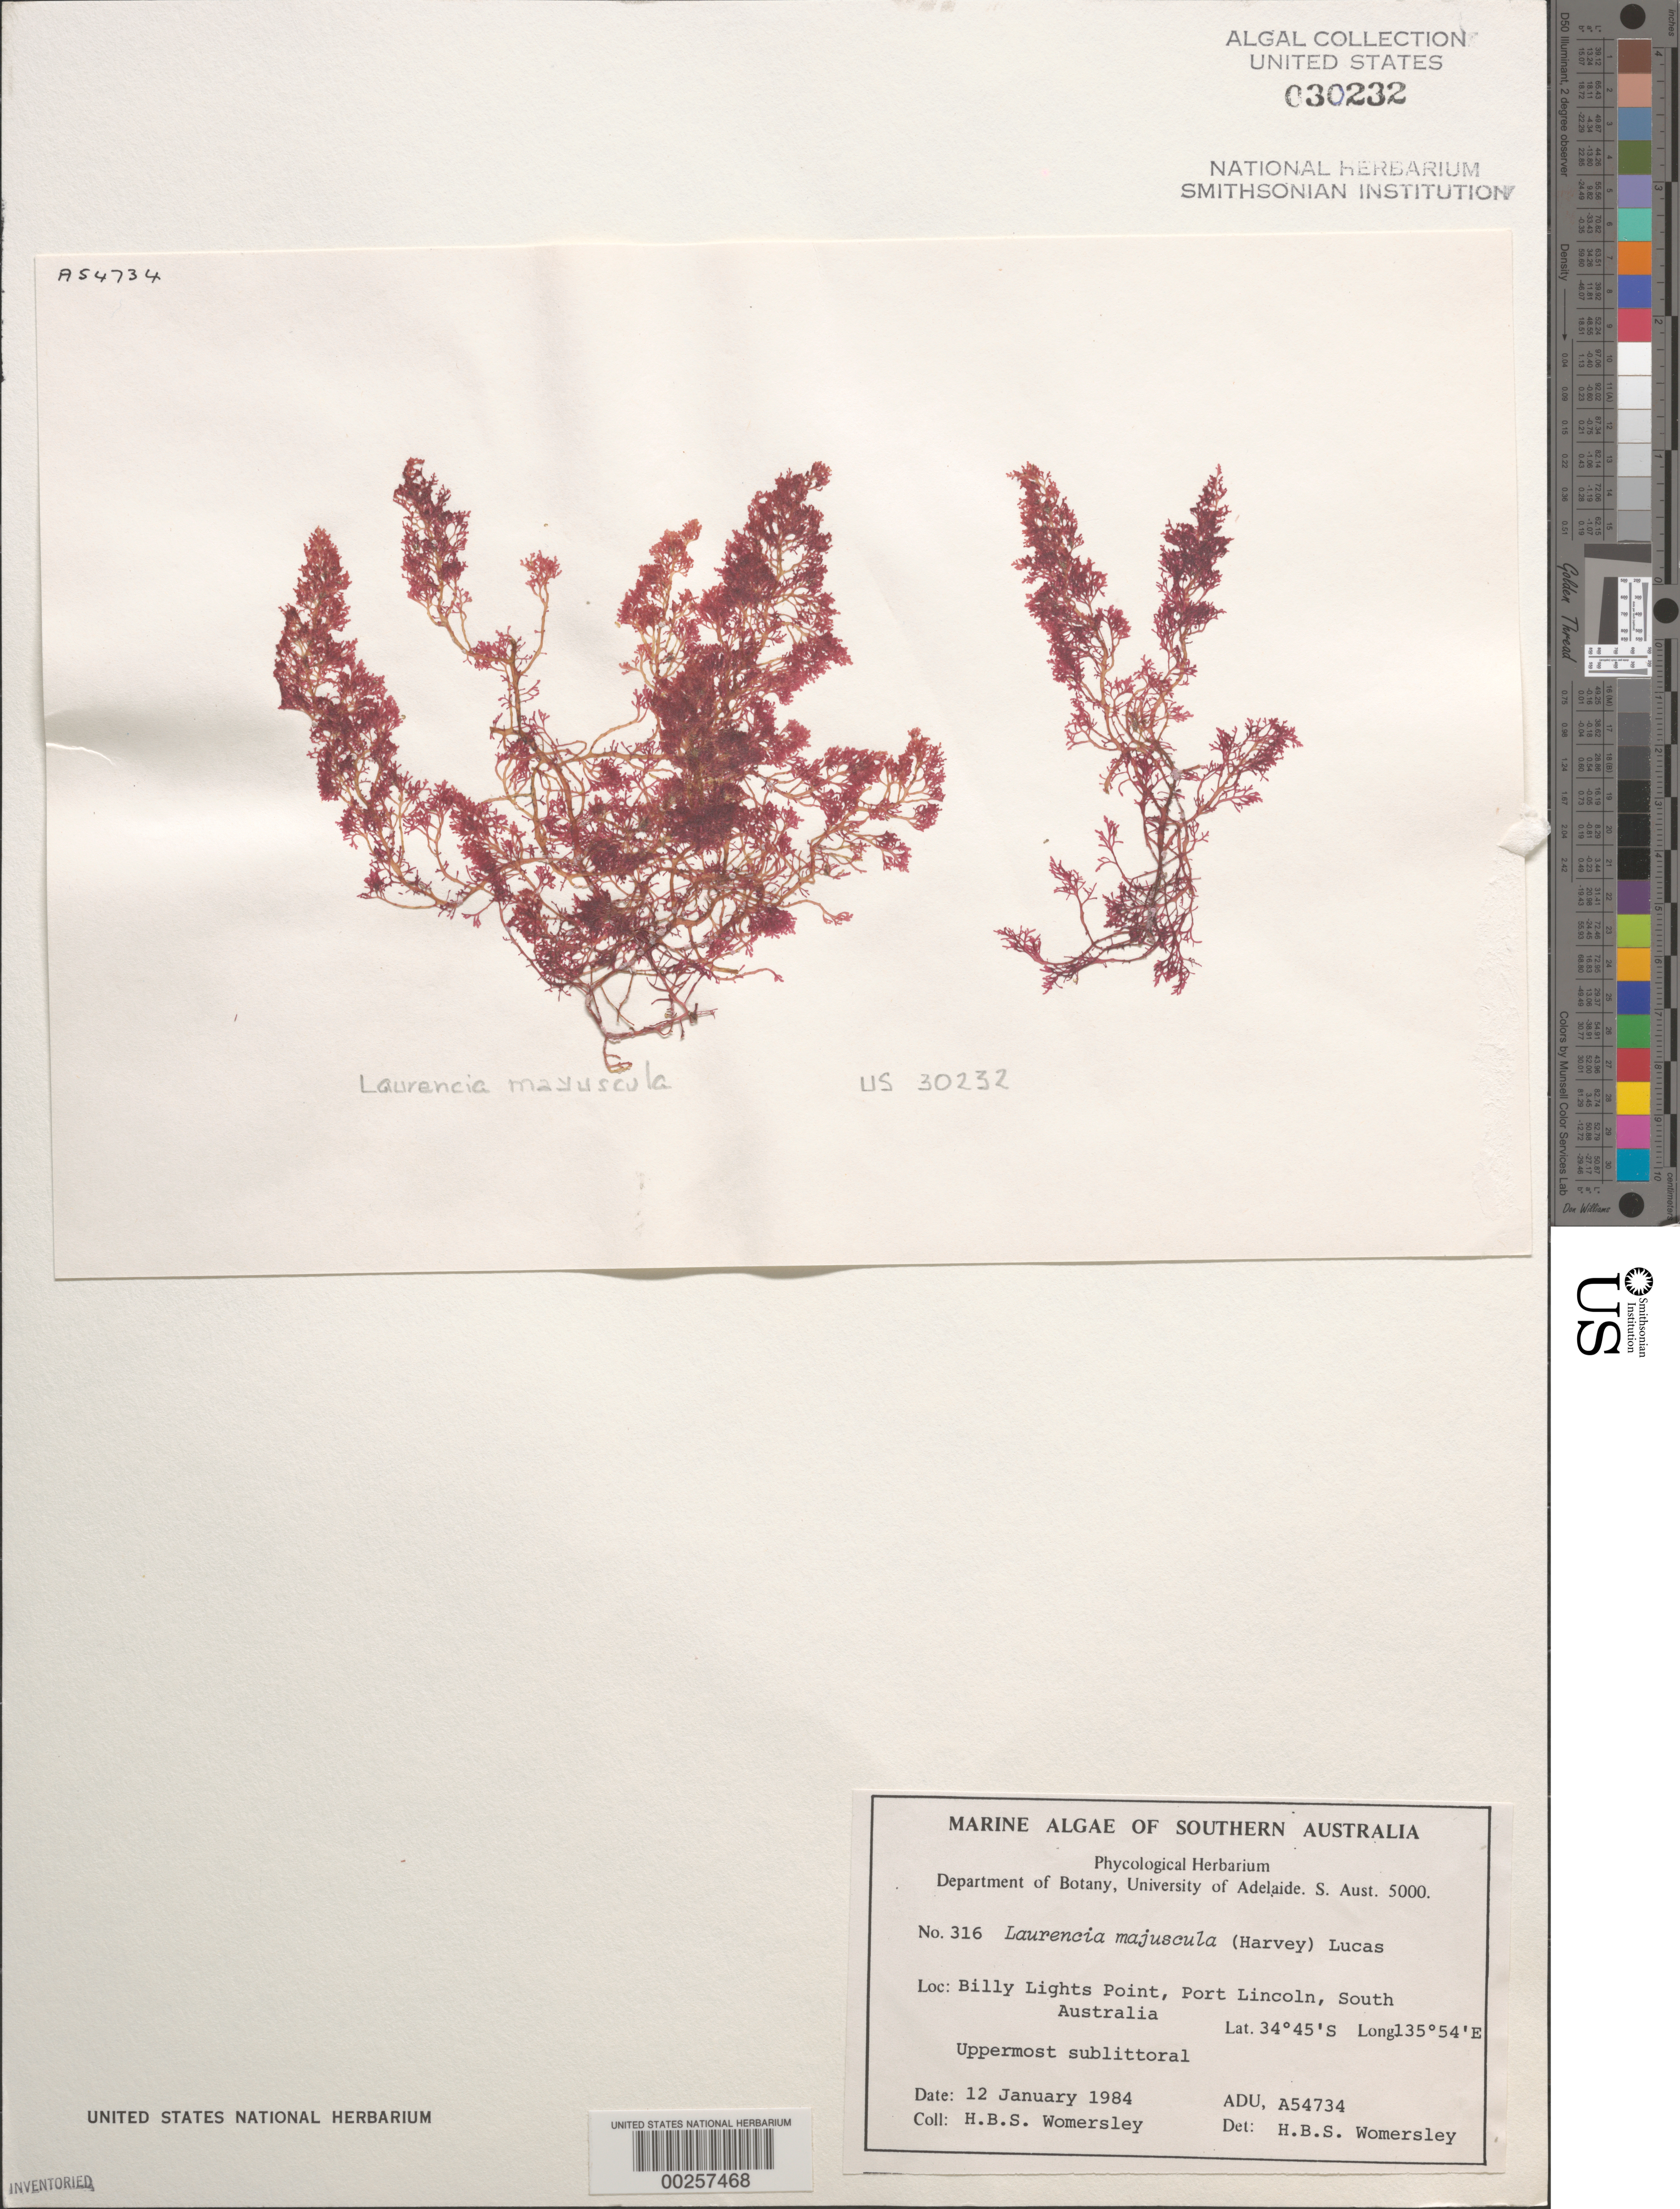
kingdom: Plantae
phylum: Rhodophyta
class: Florideophyceae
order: Ceramiales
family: Rhodomelaceae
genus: Laurencia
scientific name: Laurencia dendroidea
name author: J. Agardh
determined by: Algae name updating Project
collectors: H. B. S. Womersley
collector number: ADU A54734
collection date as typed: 12 Jan 1984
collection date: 1984-01-12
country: Australia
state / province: South Australia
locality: Billy light's point, port lincoln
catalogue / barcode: US 30232